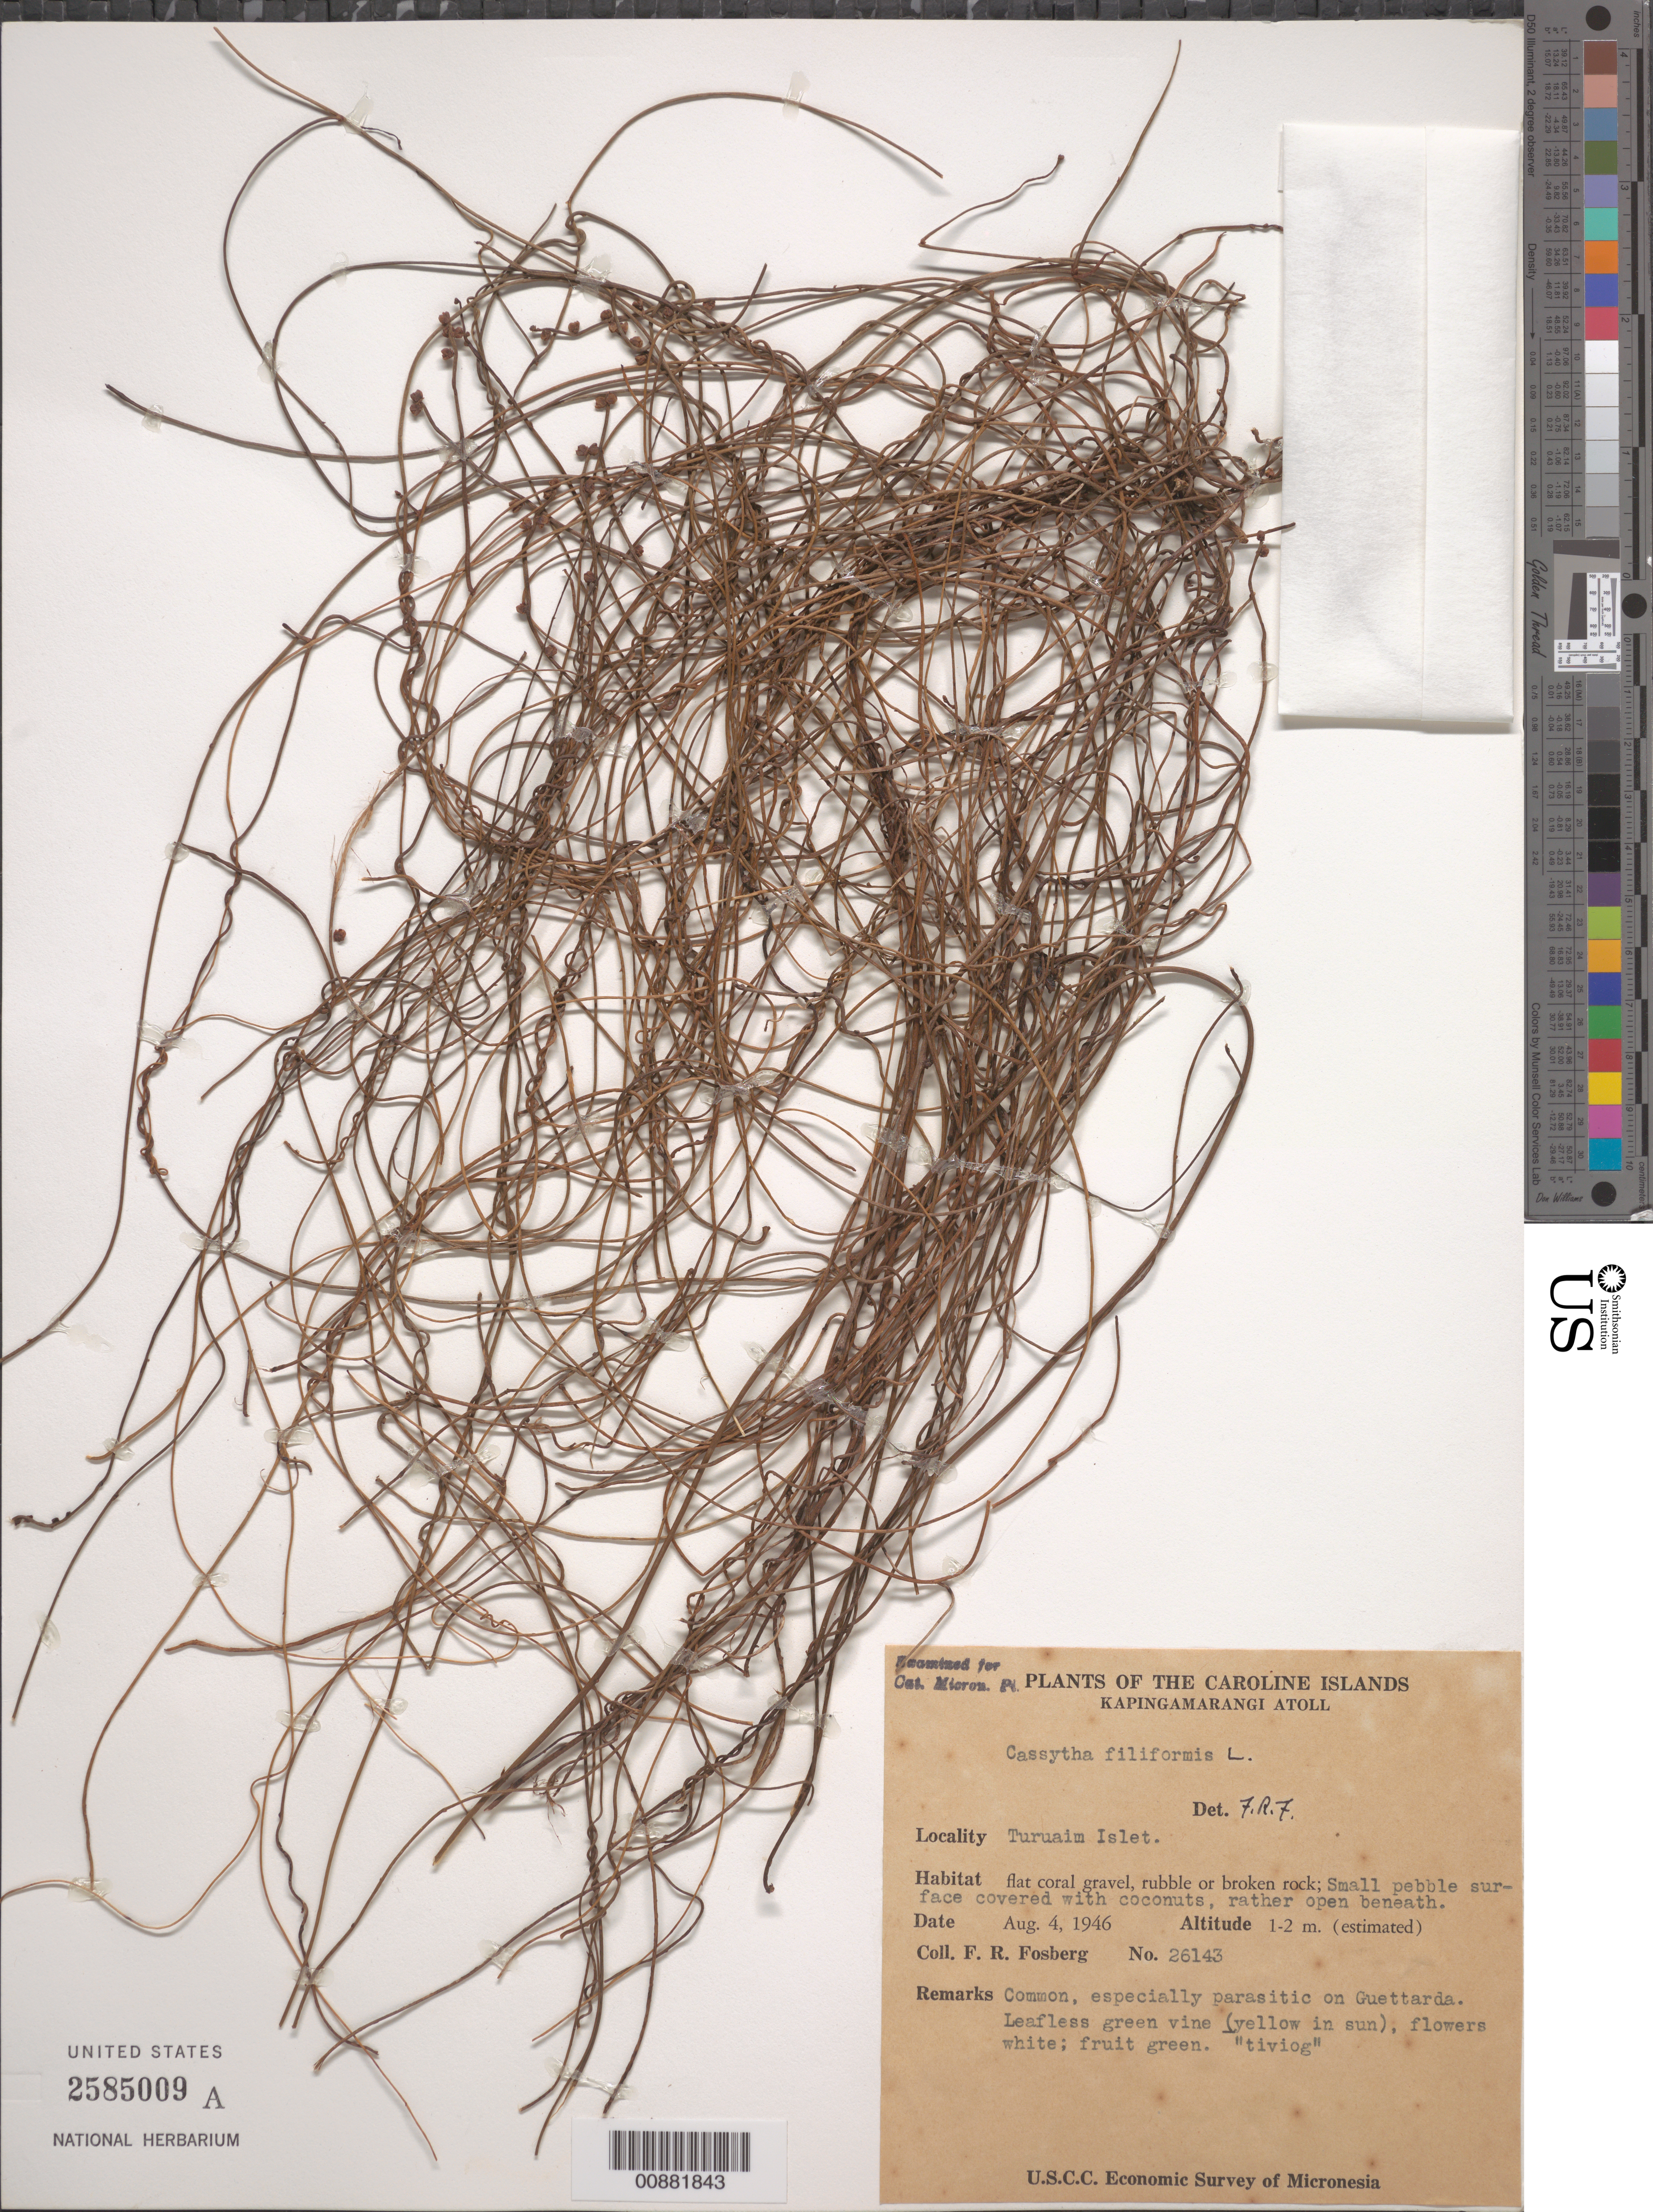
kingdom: Plantae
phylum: Tracheophyta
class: Magnoliopsida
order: Laurales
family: Lauraceae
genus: Cassytha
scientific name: Cassytha filiformis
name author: L.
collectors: F. R. Fosberg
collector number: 26143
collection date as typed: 04 Aug 1946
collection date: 1946-08-04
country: Micronesia, Federated States of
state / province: Pohnpei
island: Kapingamarangi Atoll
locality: Turuaim Islet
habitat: flat coral gravel, rubble or broken rok; small pebble surface covered w coconuts, rather open beneath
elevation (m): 1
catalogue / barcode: US 2585009